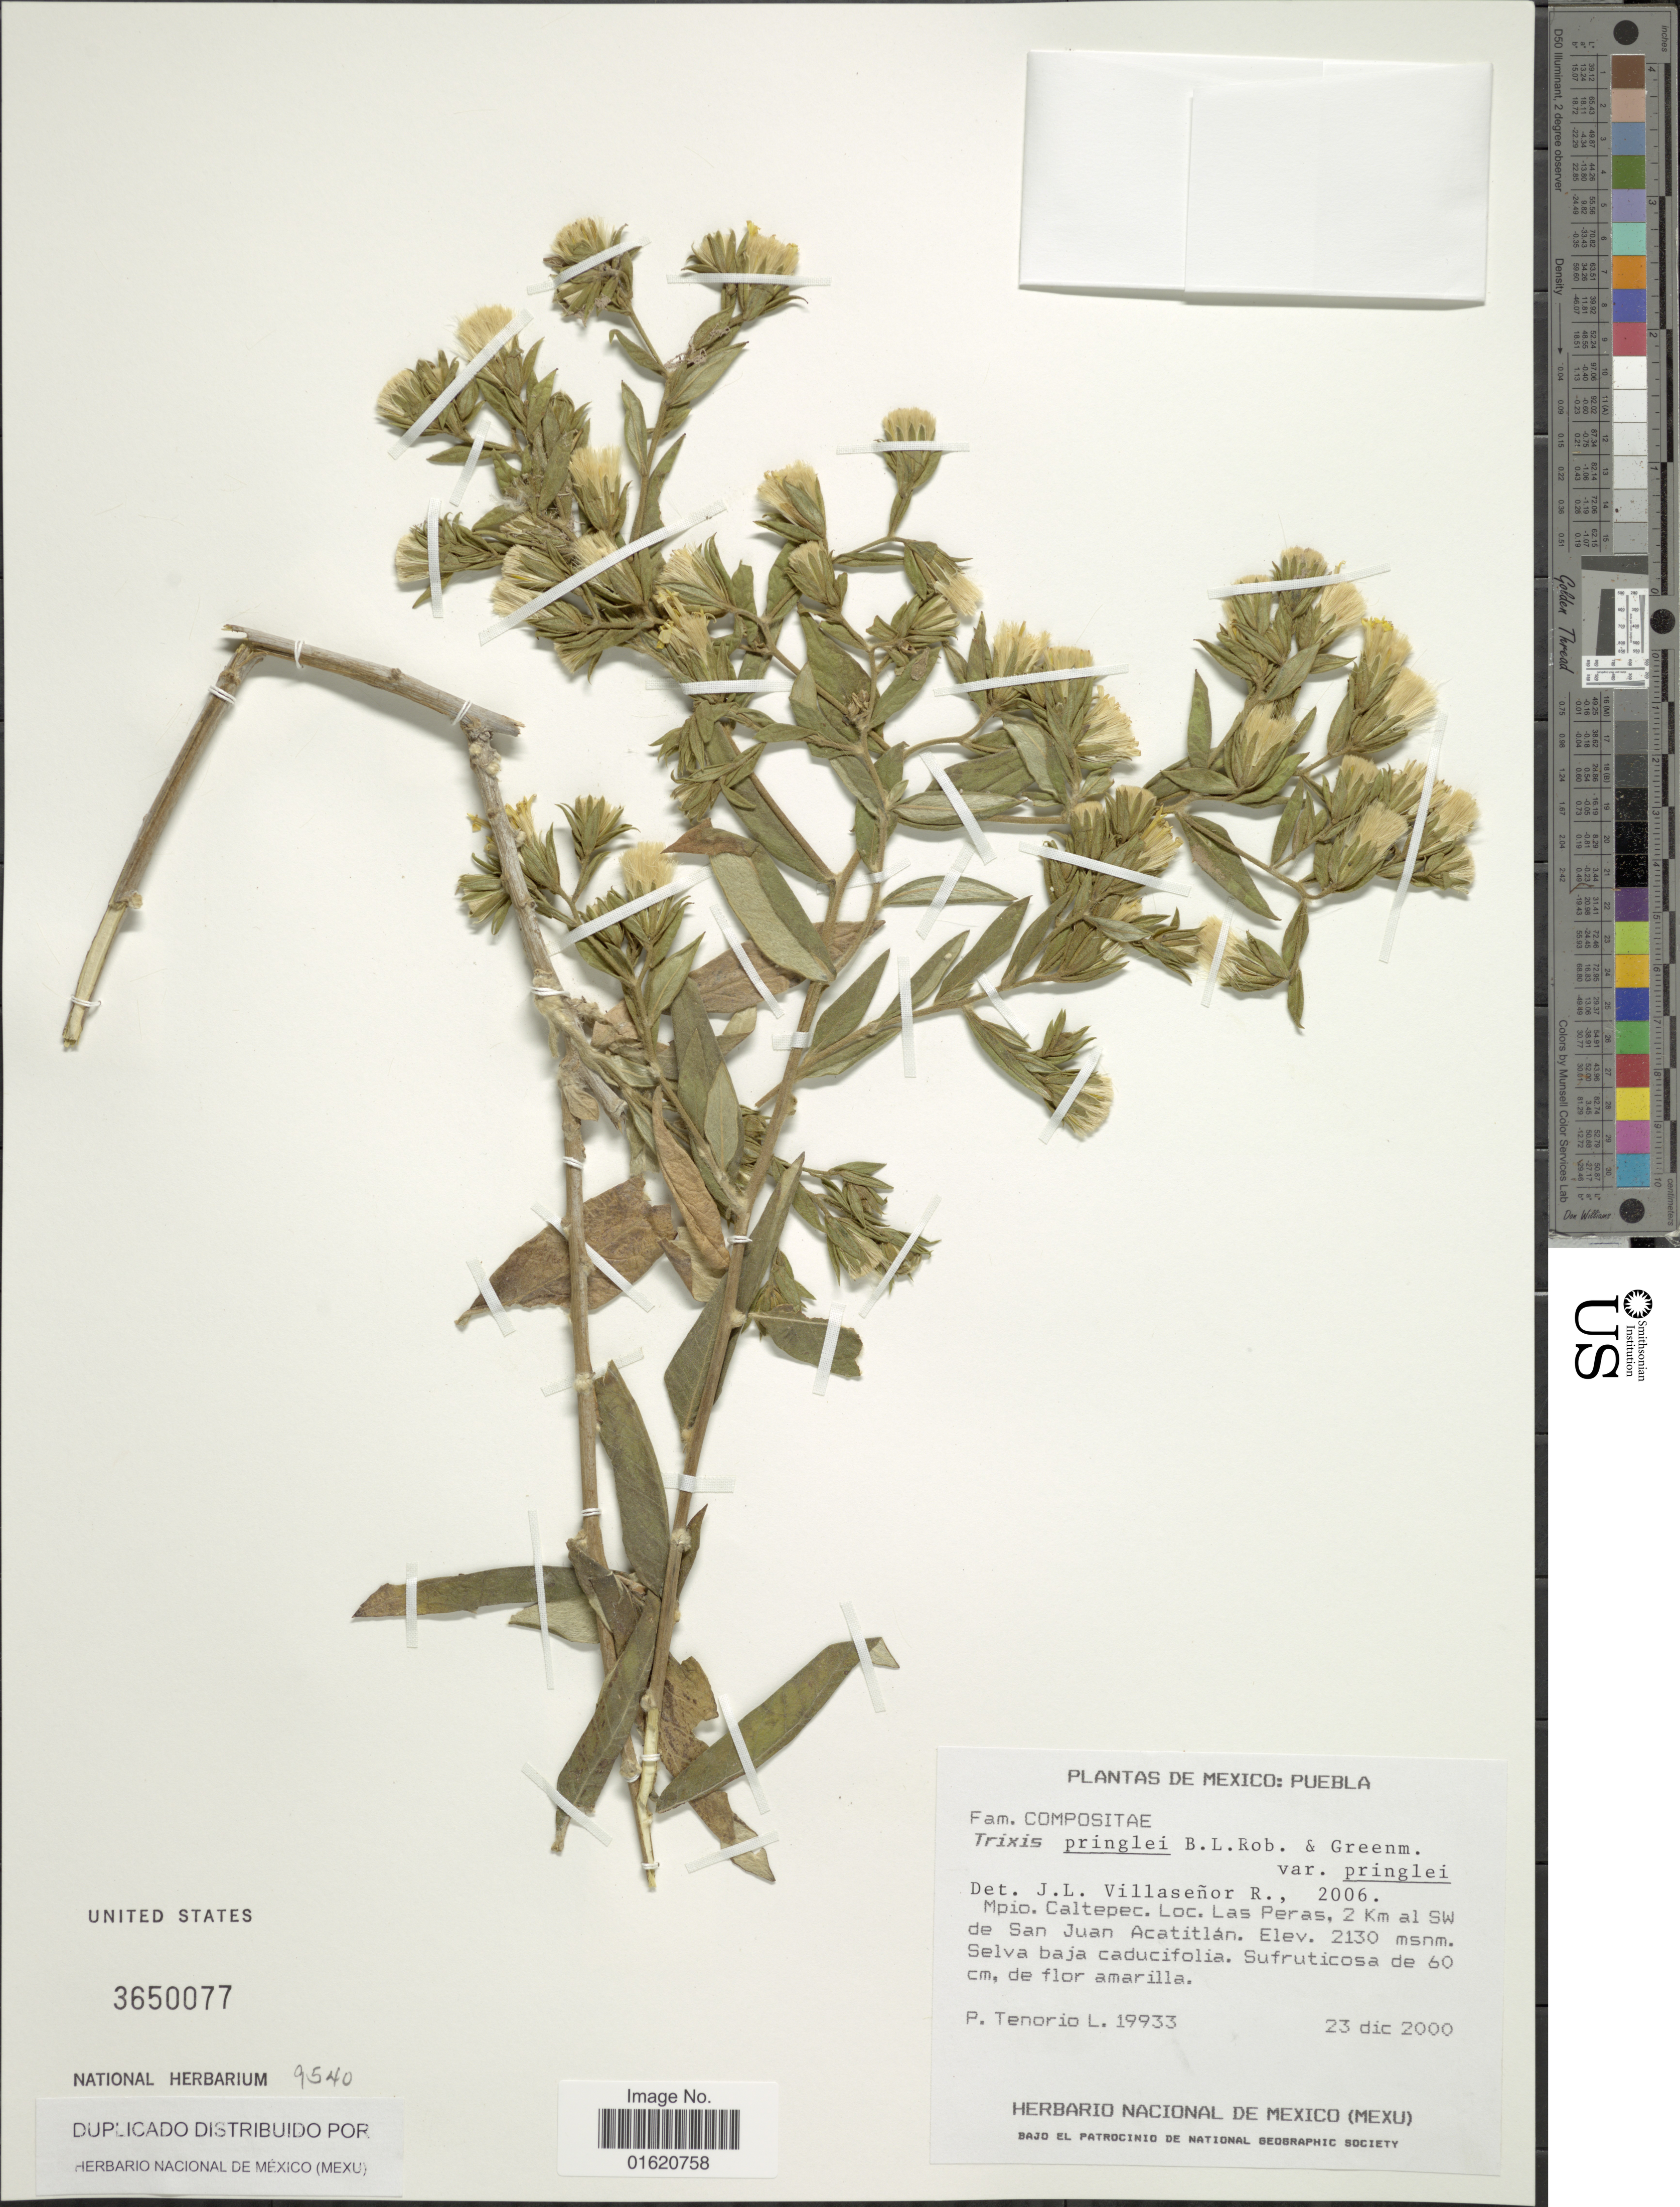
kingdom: Plantae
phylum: Tracheophyta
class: Magnoliopsida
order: Asterales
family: Asteraceae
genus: Trixis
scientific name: Trixis pringlei var. pringlei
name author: B.L. Rob. & Greenm.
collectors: P. Tenorio L.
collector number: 19933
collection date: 2000-12-23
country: Mexico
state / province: Puebla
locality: Mpio. Caltepec. Loc. Las Peras, 2 km al SW de San Juan Acatitlán, selva baja caducifolia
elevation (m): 2130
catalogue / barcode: US 3650077